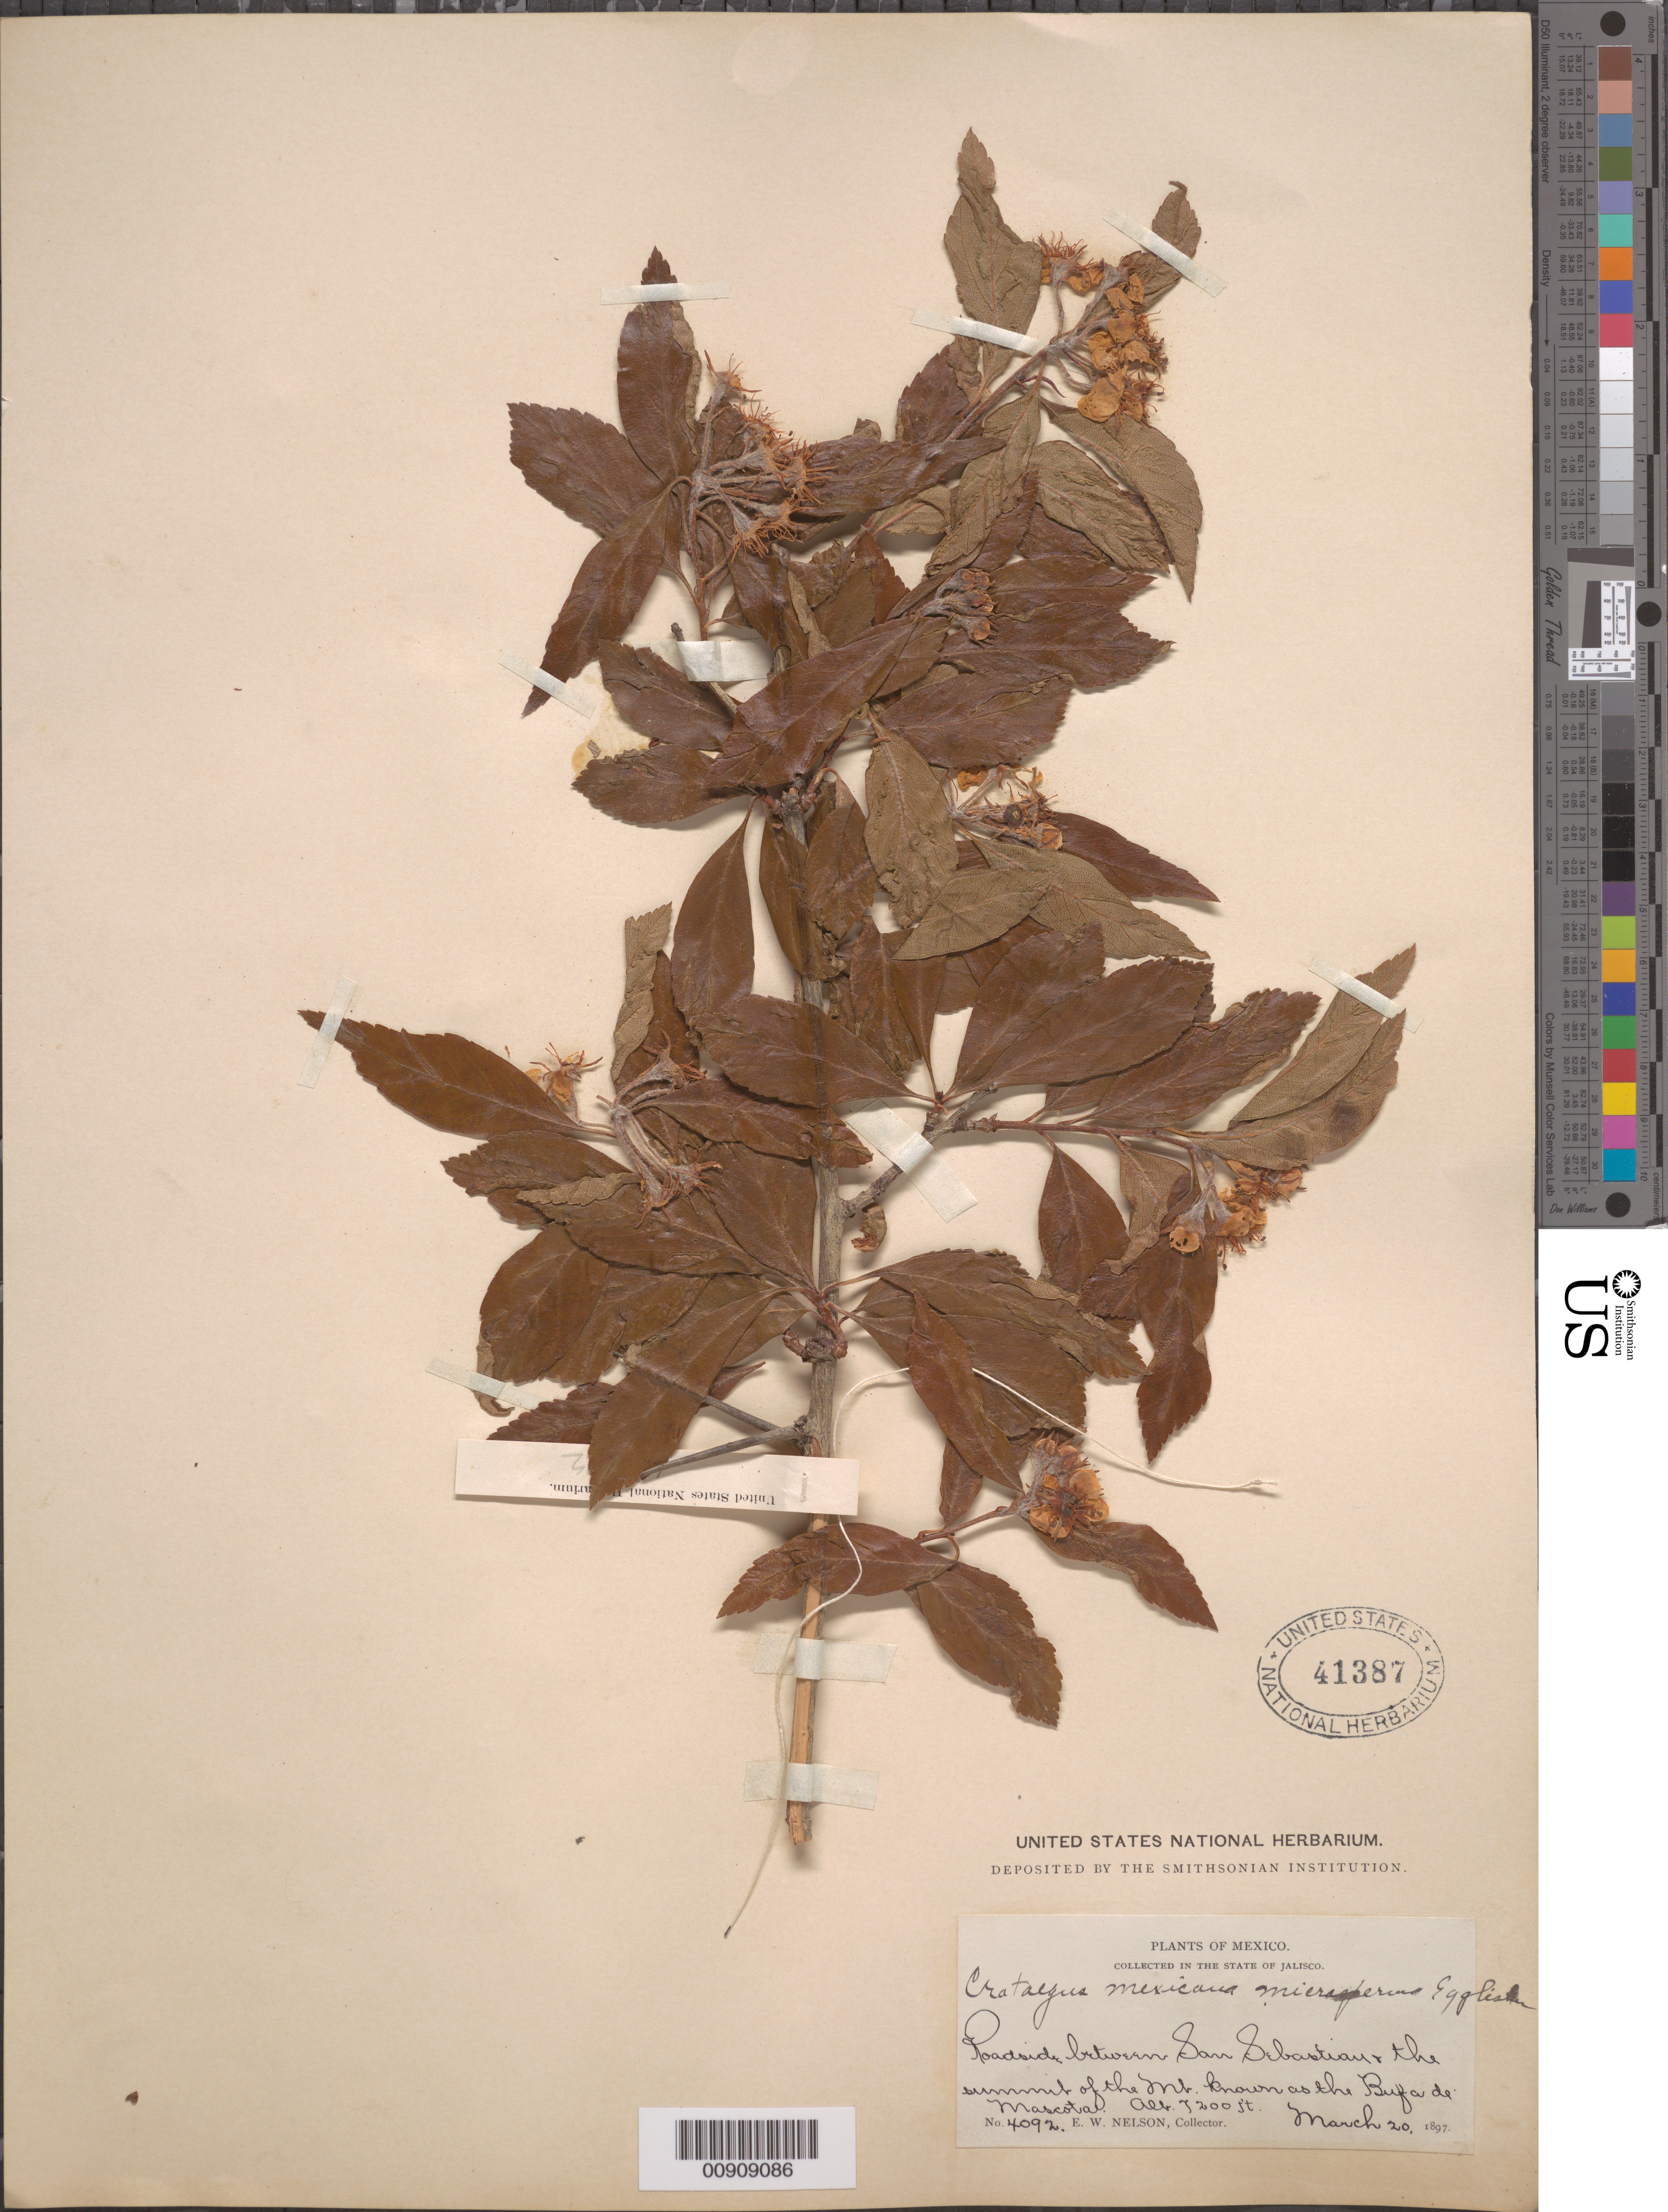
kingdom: Plantae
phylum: Tracheophyta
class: Magnoliopsida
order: Rosales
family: Rosaceae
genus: Crataegus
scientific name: Crataegus mexicana var. microsperma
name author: Eggl.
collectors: E. W. Nelson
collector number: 4092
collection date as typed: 20 Mar 1897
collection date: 1897-03-20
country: Mexico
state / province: Jalisco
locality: Roadside between San Sebastian & the summit of the Mt. known as the Bufa de Mascota.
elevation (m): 2195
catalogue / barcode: US 41387